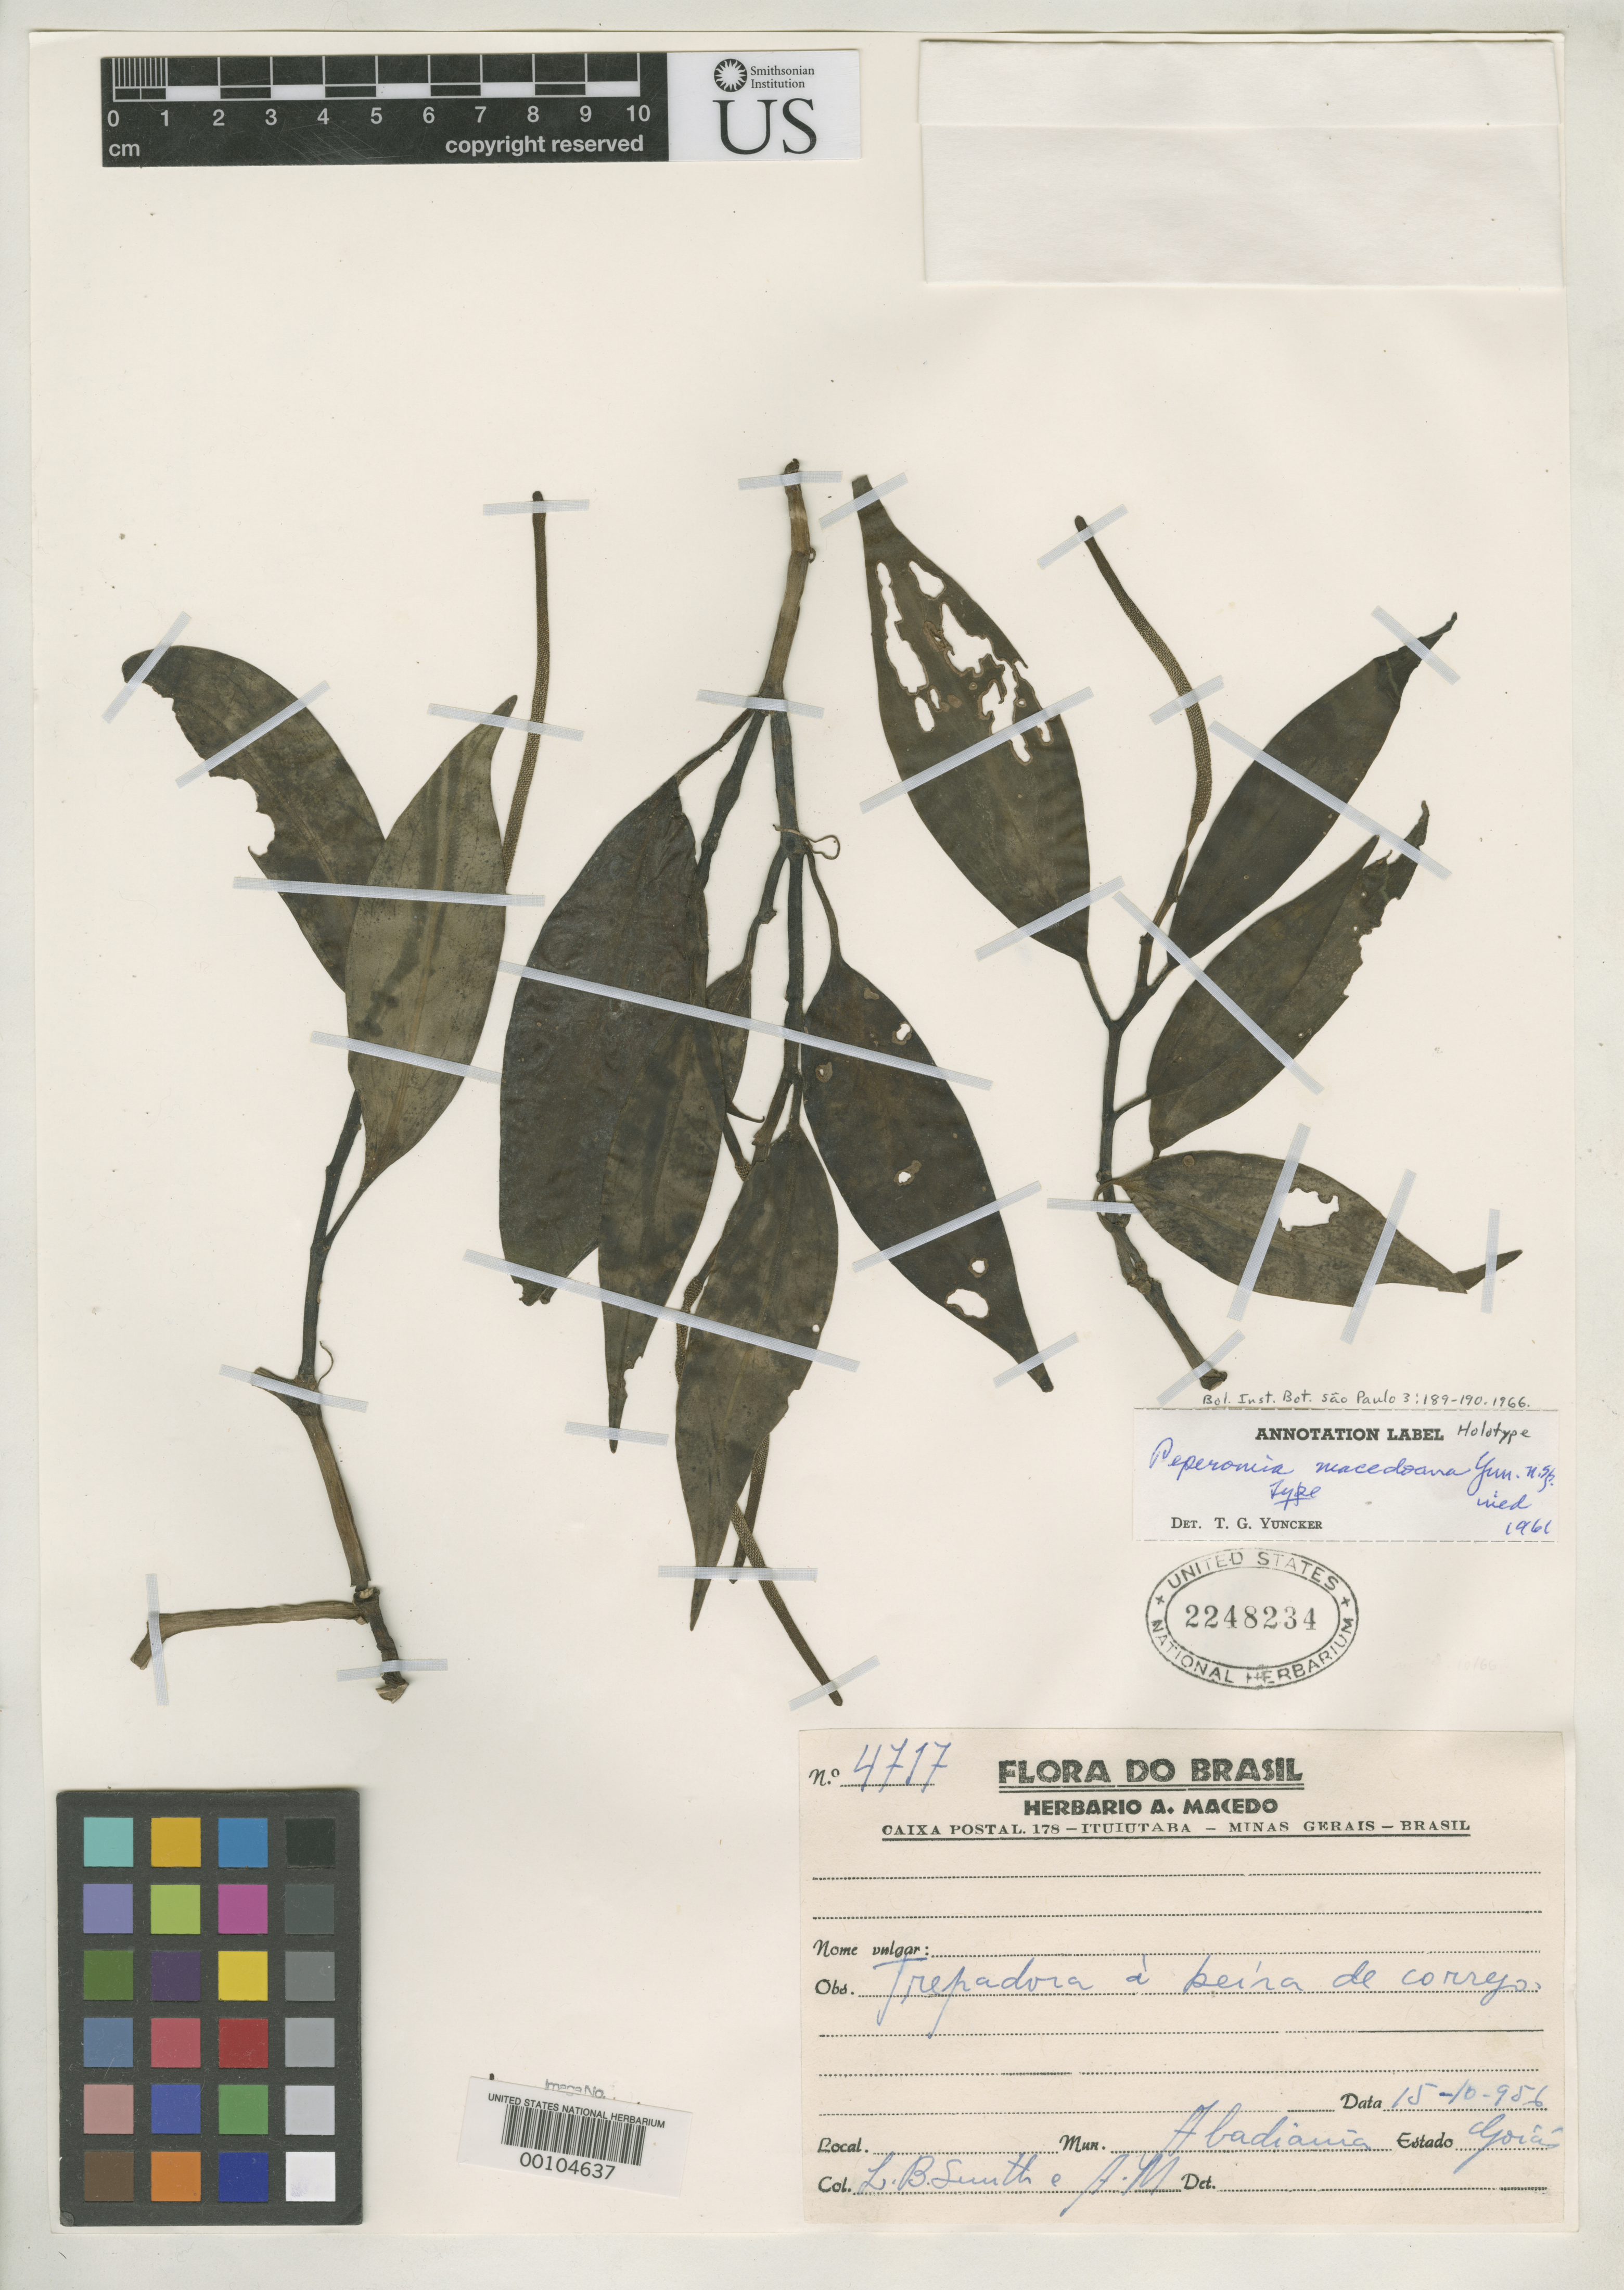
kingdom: Plantae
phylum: Tracheophyta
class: Magnoliopsida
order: Piperales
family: Piperaceae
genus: Peperomia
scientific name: Peperomia macedoana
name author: Yunck.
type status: Holotype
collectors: L. Smith & A. Macedo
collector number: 4717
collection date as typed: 15 Oct 1956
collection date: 1956-10-15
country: Brazil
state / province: Goiás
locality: Abadiania.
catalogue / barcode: US 2248234